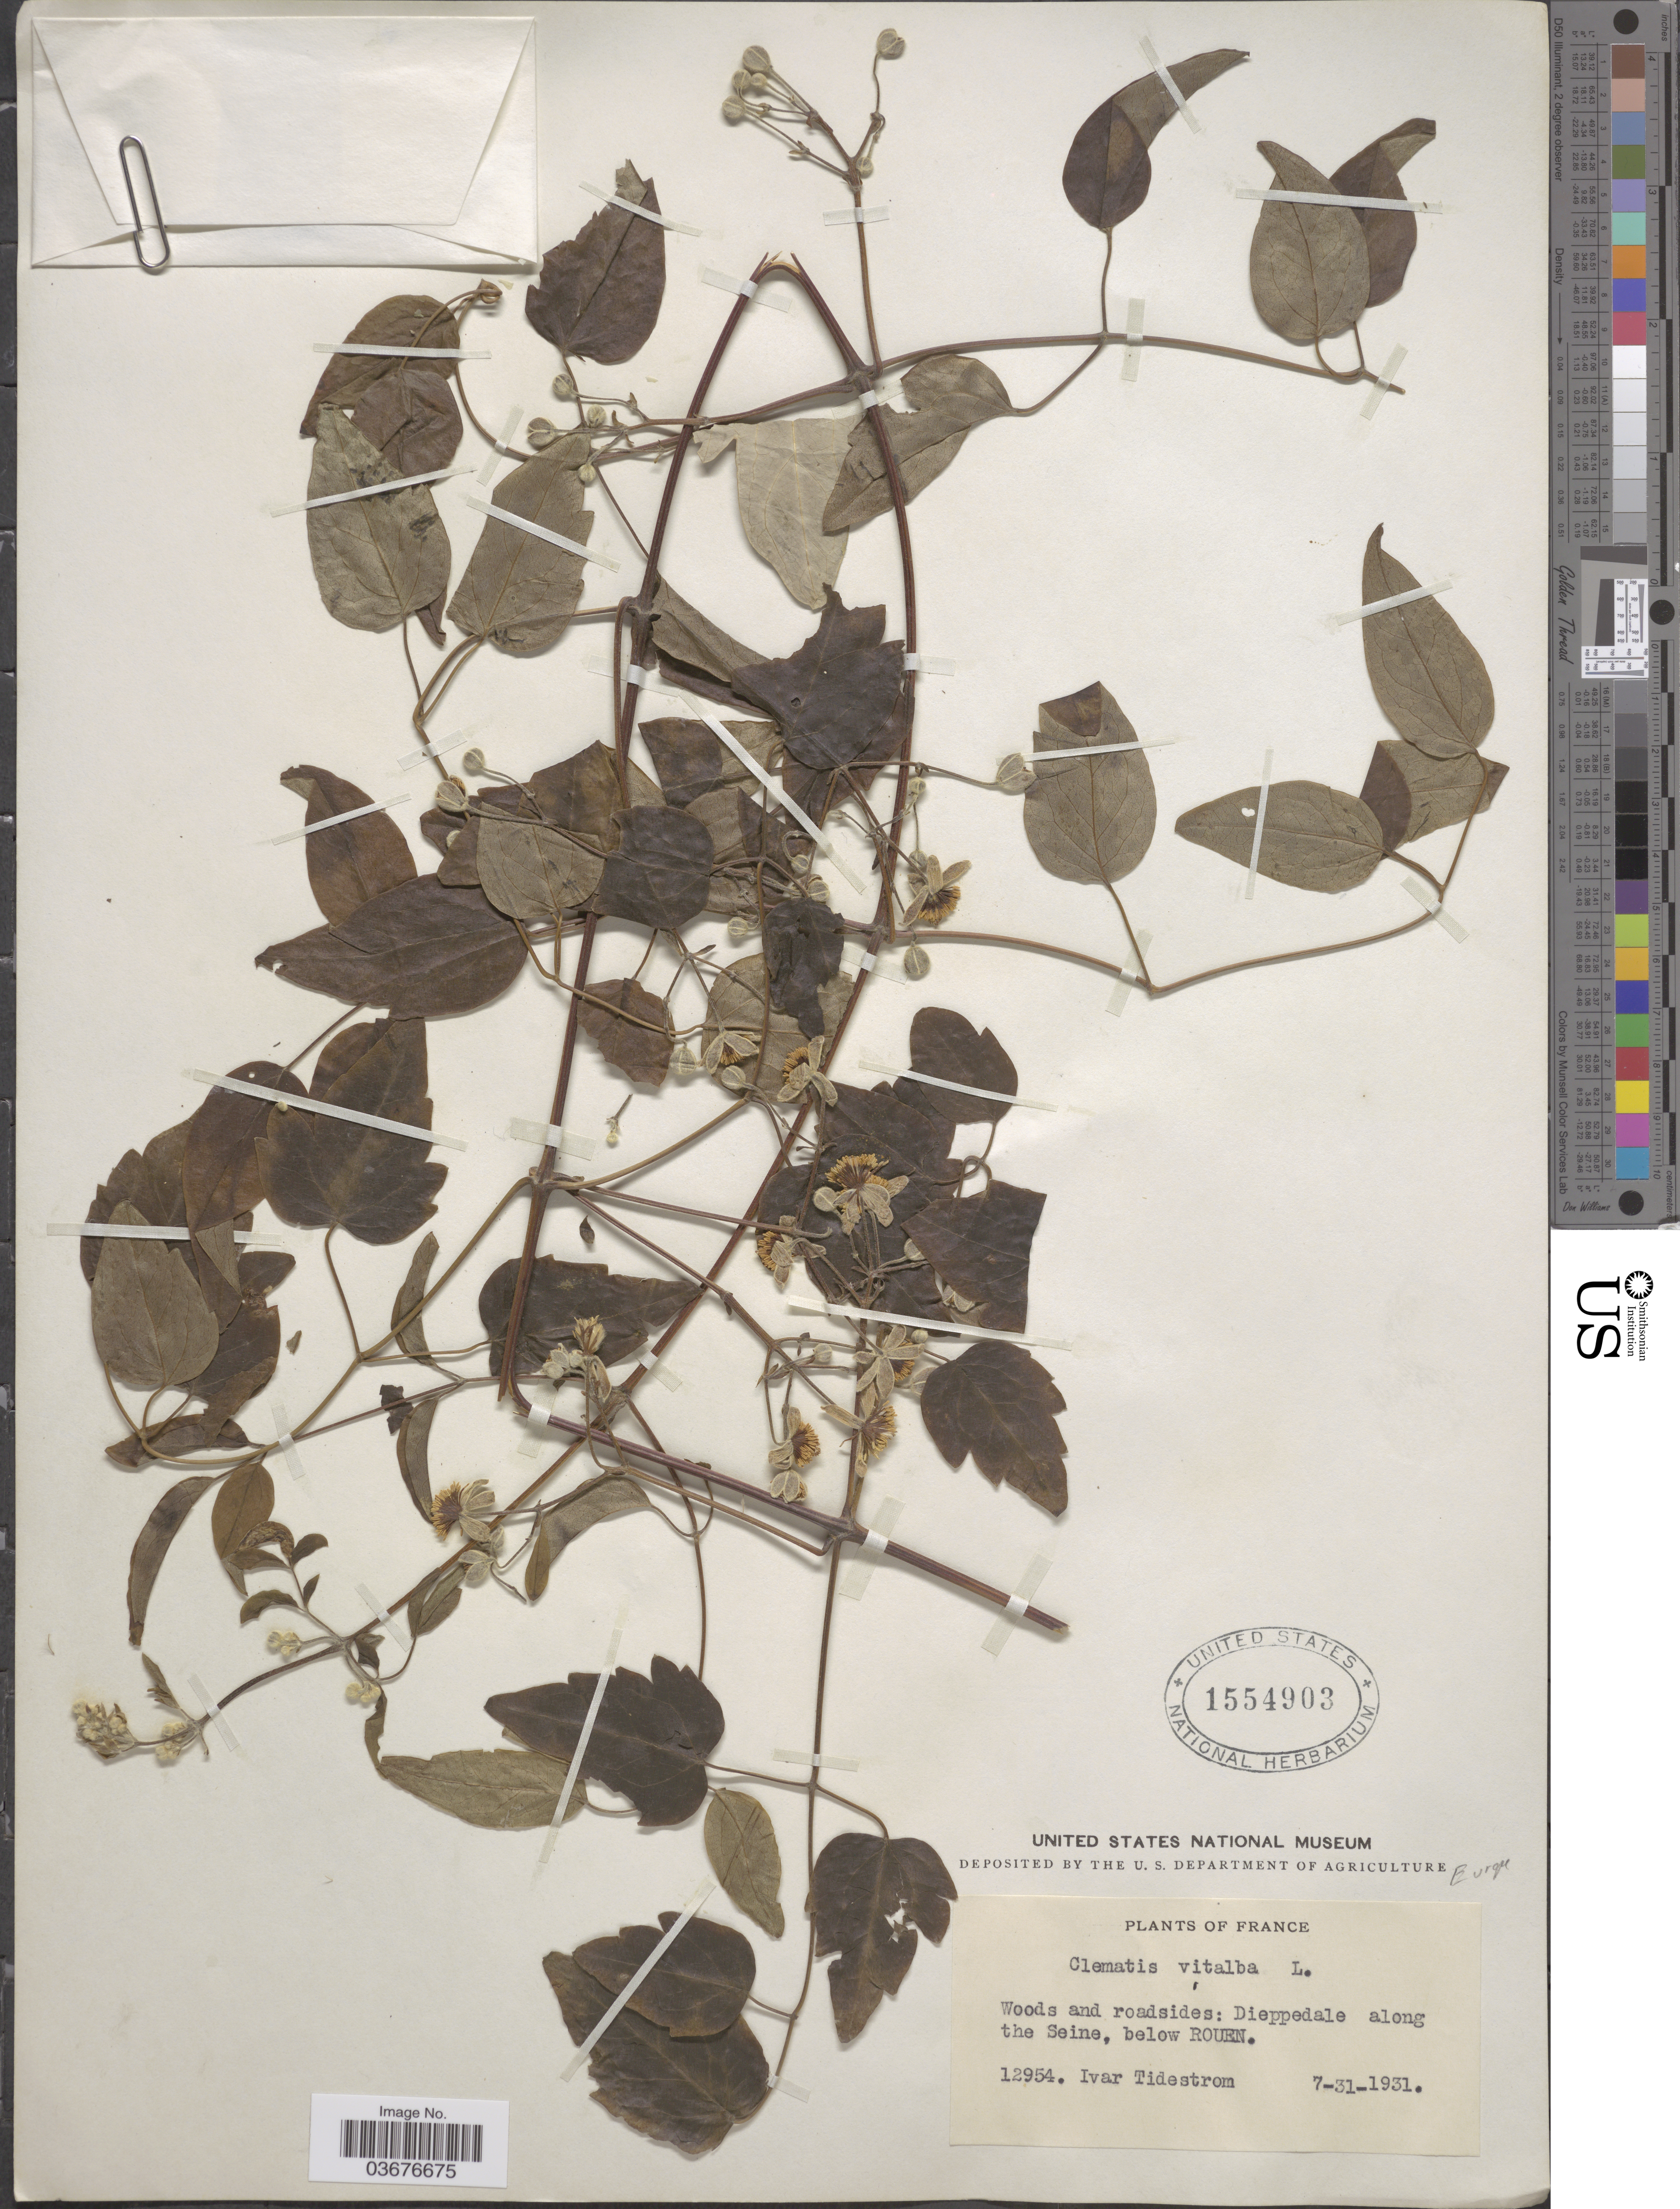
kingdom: Plantae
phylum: Tracheophyta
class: Magnoliopsida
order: Ranunculales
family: Ranunculaceae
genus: Clematis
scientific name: Clematis vitalba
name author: L.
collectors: I. F. Tidestrom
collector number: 12954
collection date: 1931-07-31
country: France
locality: Woods and roadsides: Dieppedale along the Seine, below ROUEN.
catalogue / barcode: US 1554903